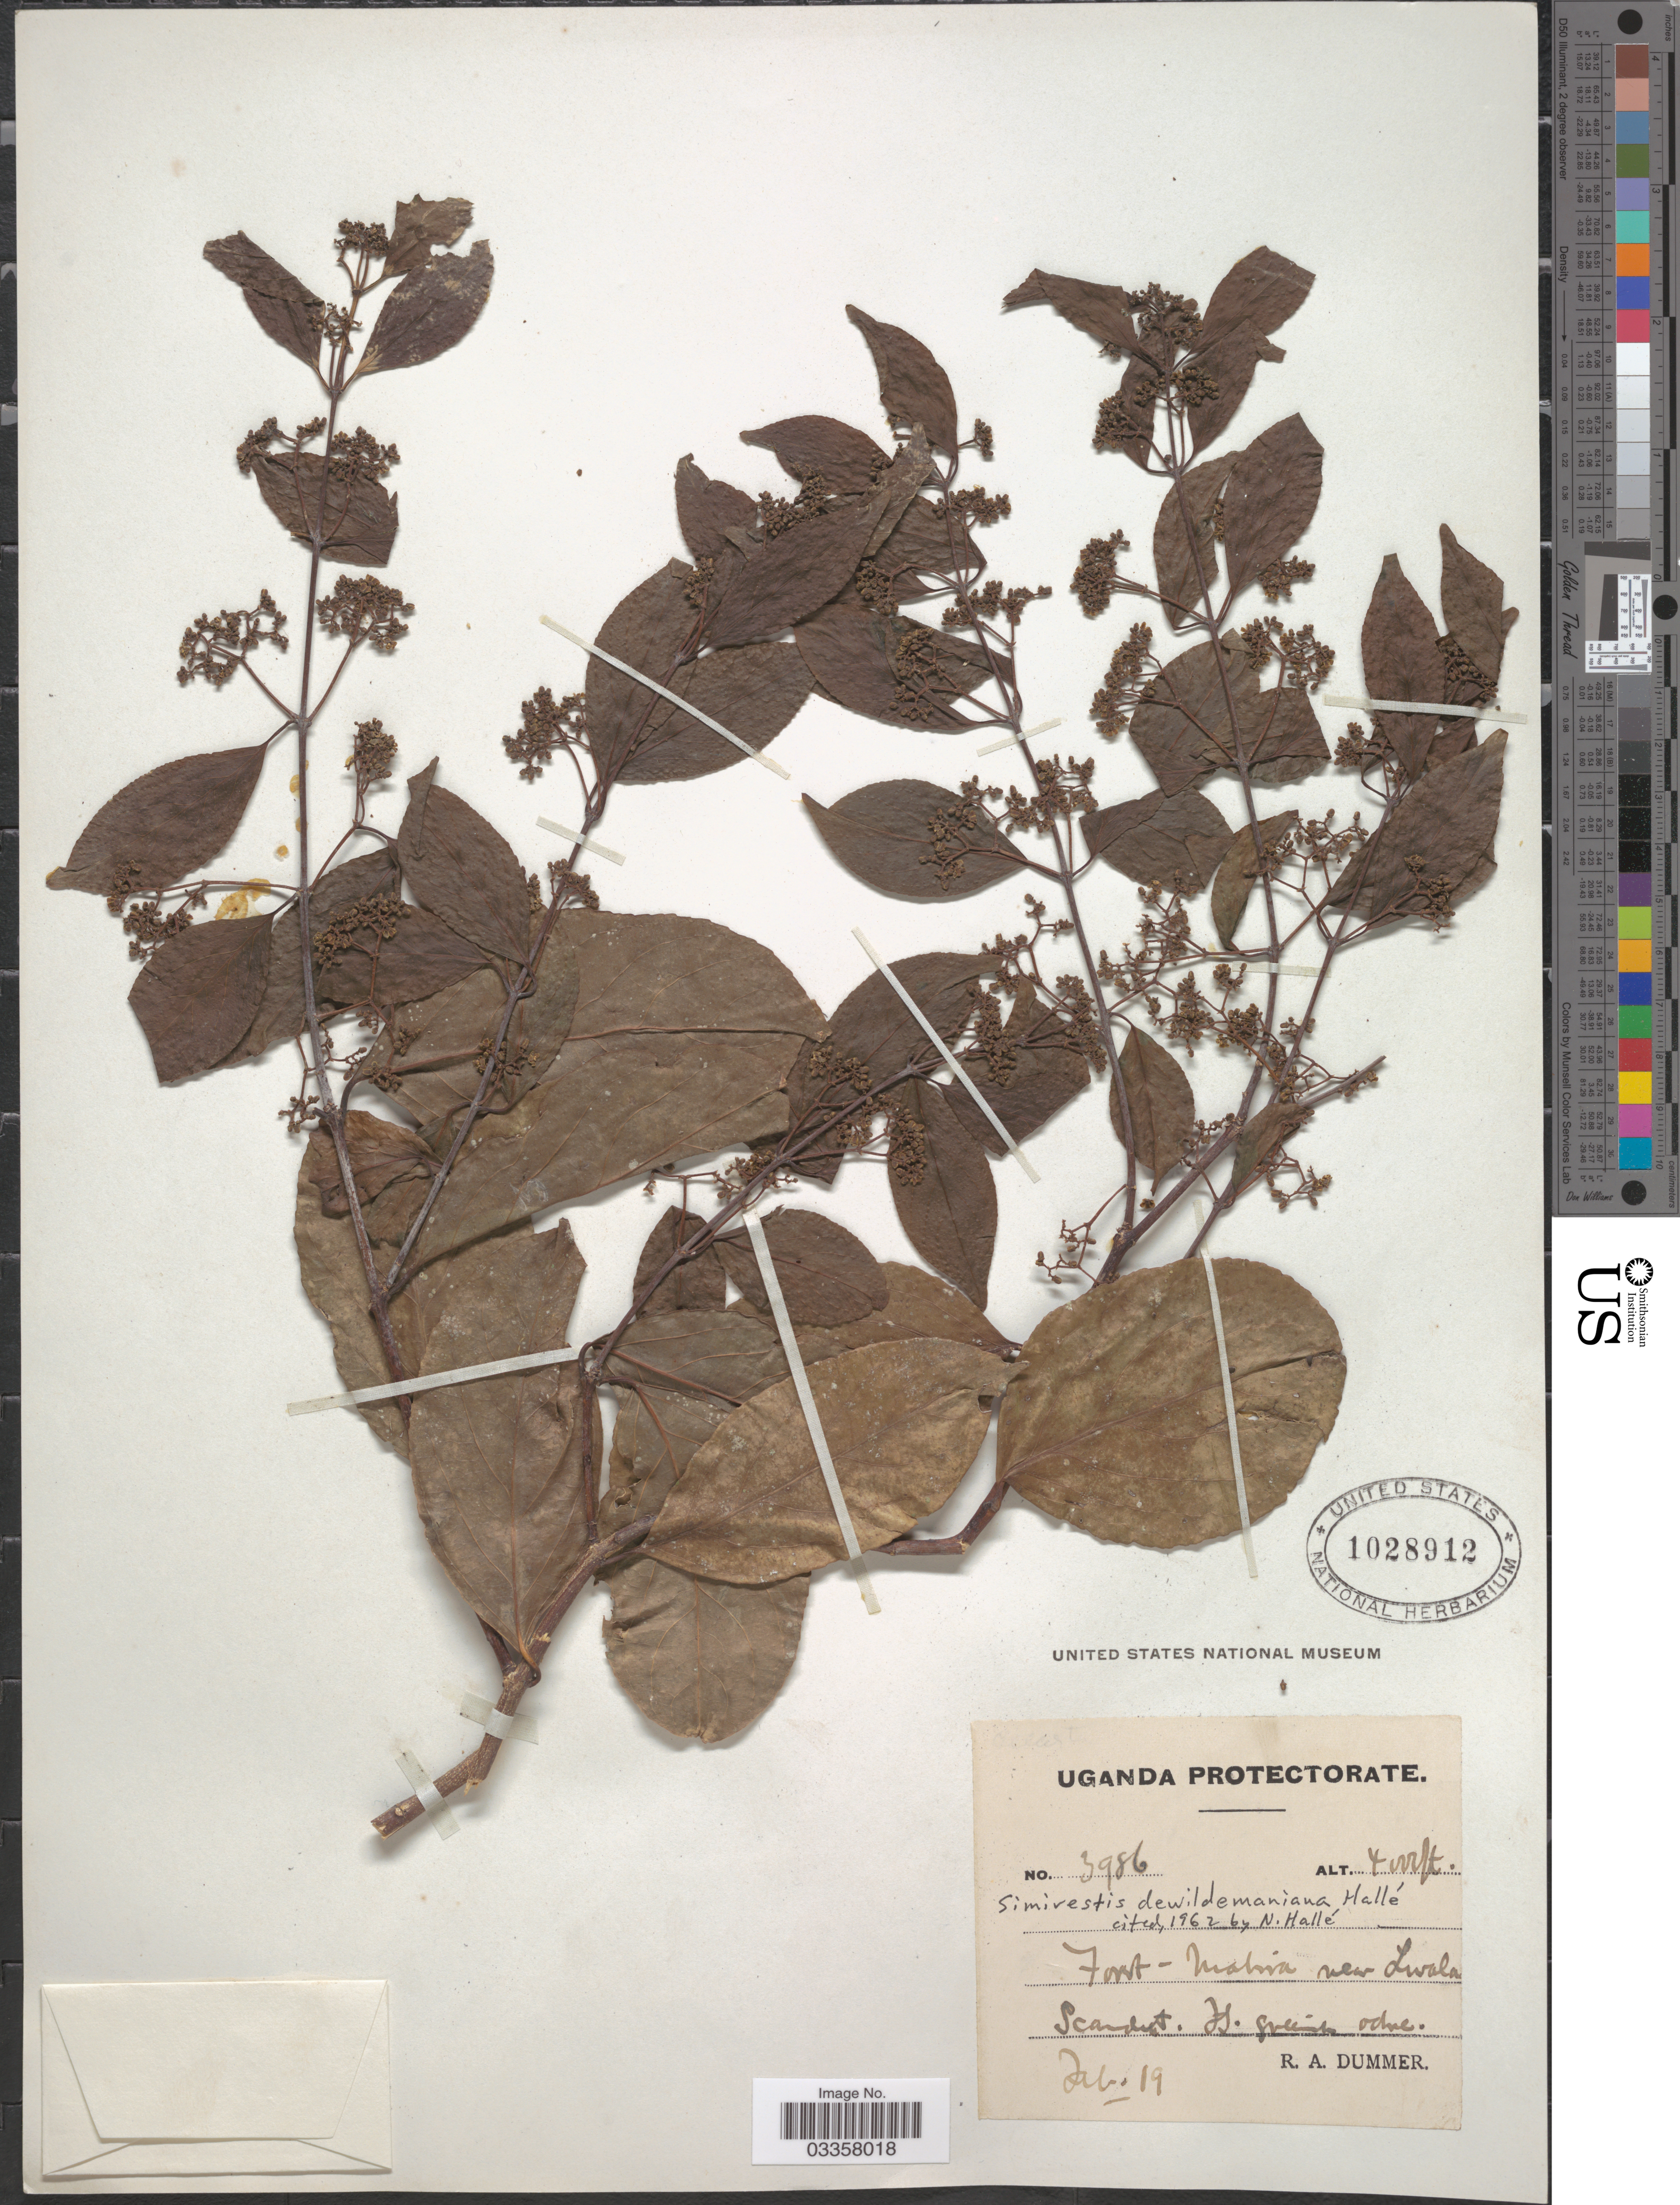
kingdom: Plantae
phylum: Tracheophyta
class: Magnoliopsida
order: Celastrales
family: Celastraceae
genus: Pristimera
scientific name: Pristimera dewildemaniana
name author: (N. Hallé) R.H. Archer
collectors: R. Dümmer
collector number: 3986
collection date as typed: Transcribed d/m/y: /2/19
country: Uganda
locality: Uganda Protectorate. Forest - Mabira near Zwala.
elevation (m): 1219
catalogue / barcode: US 1028912